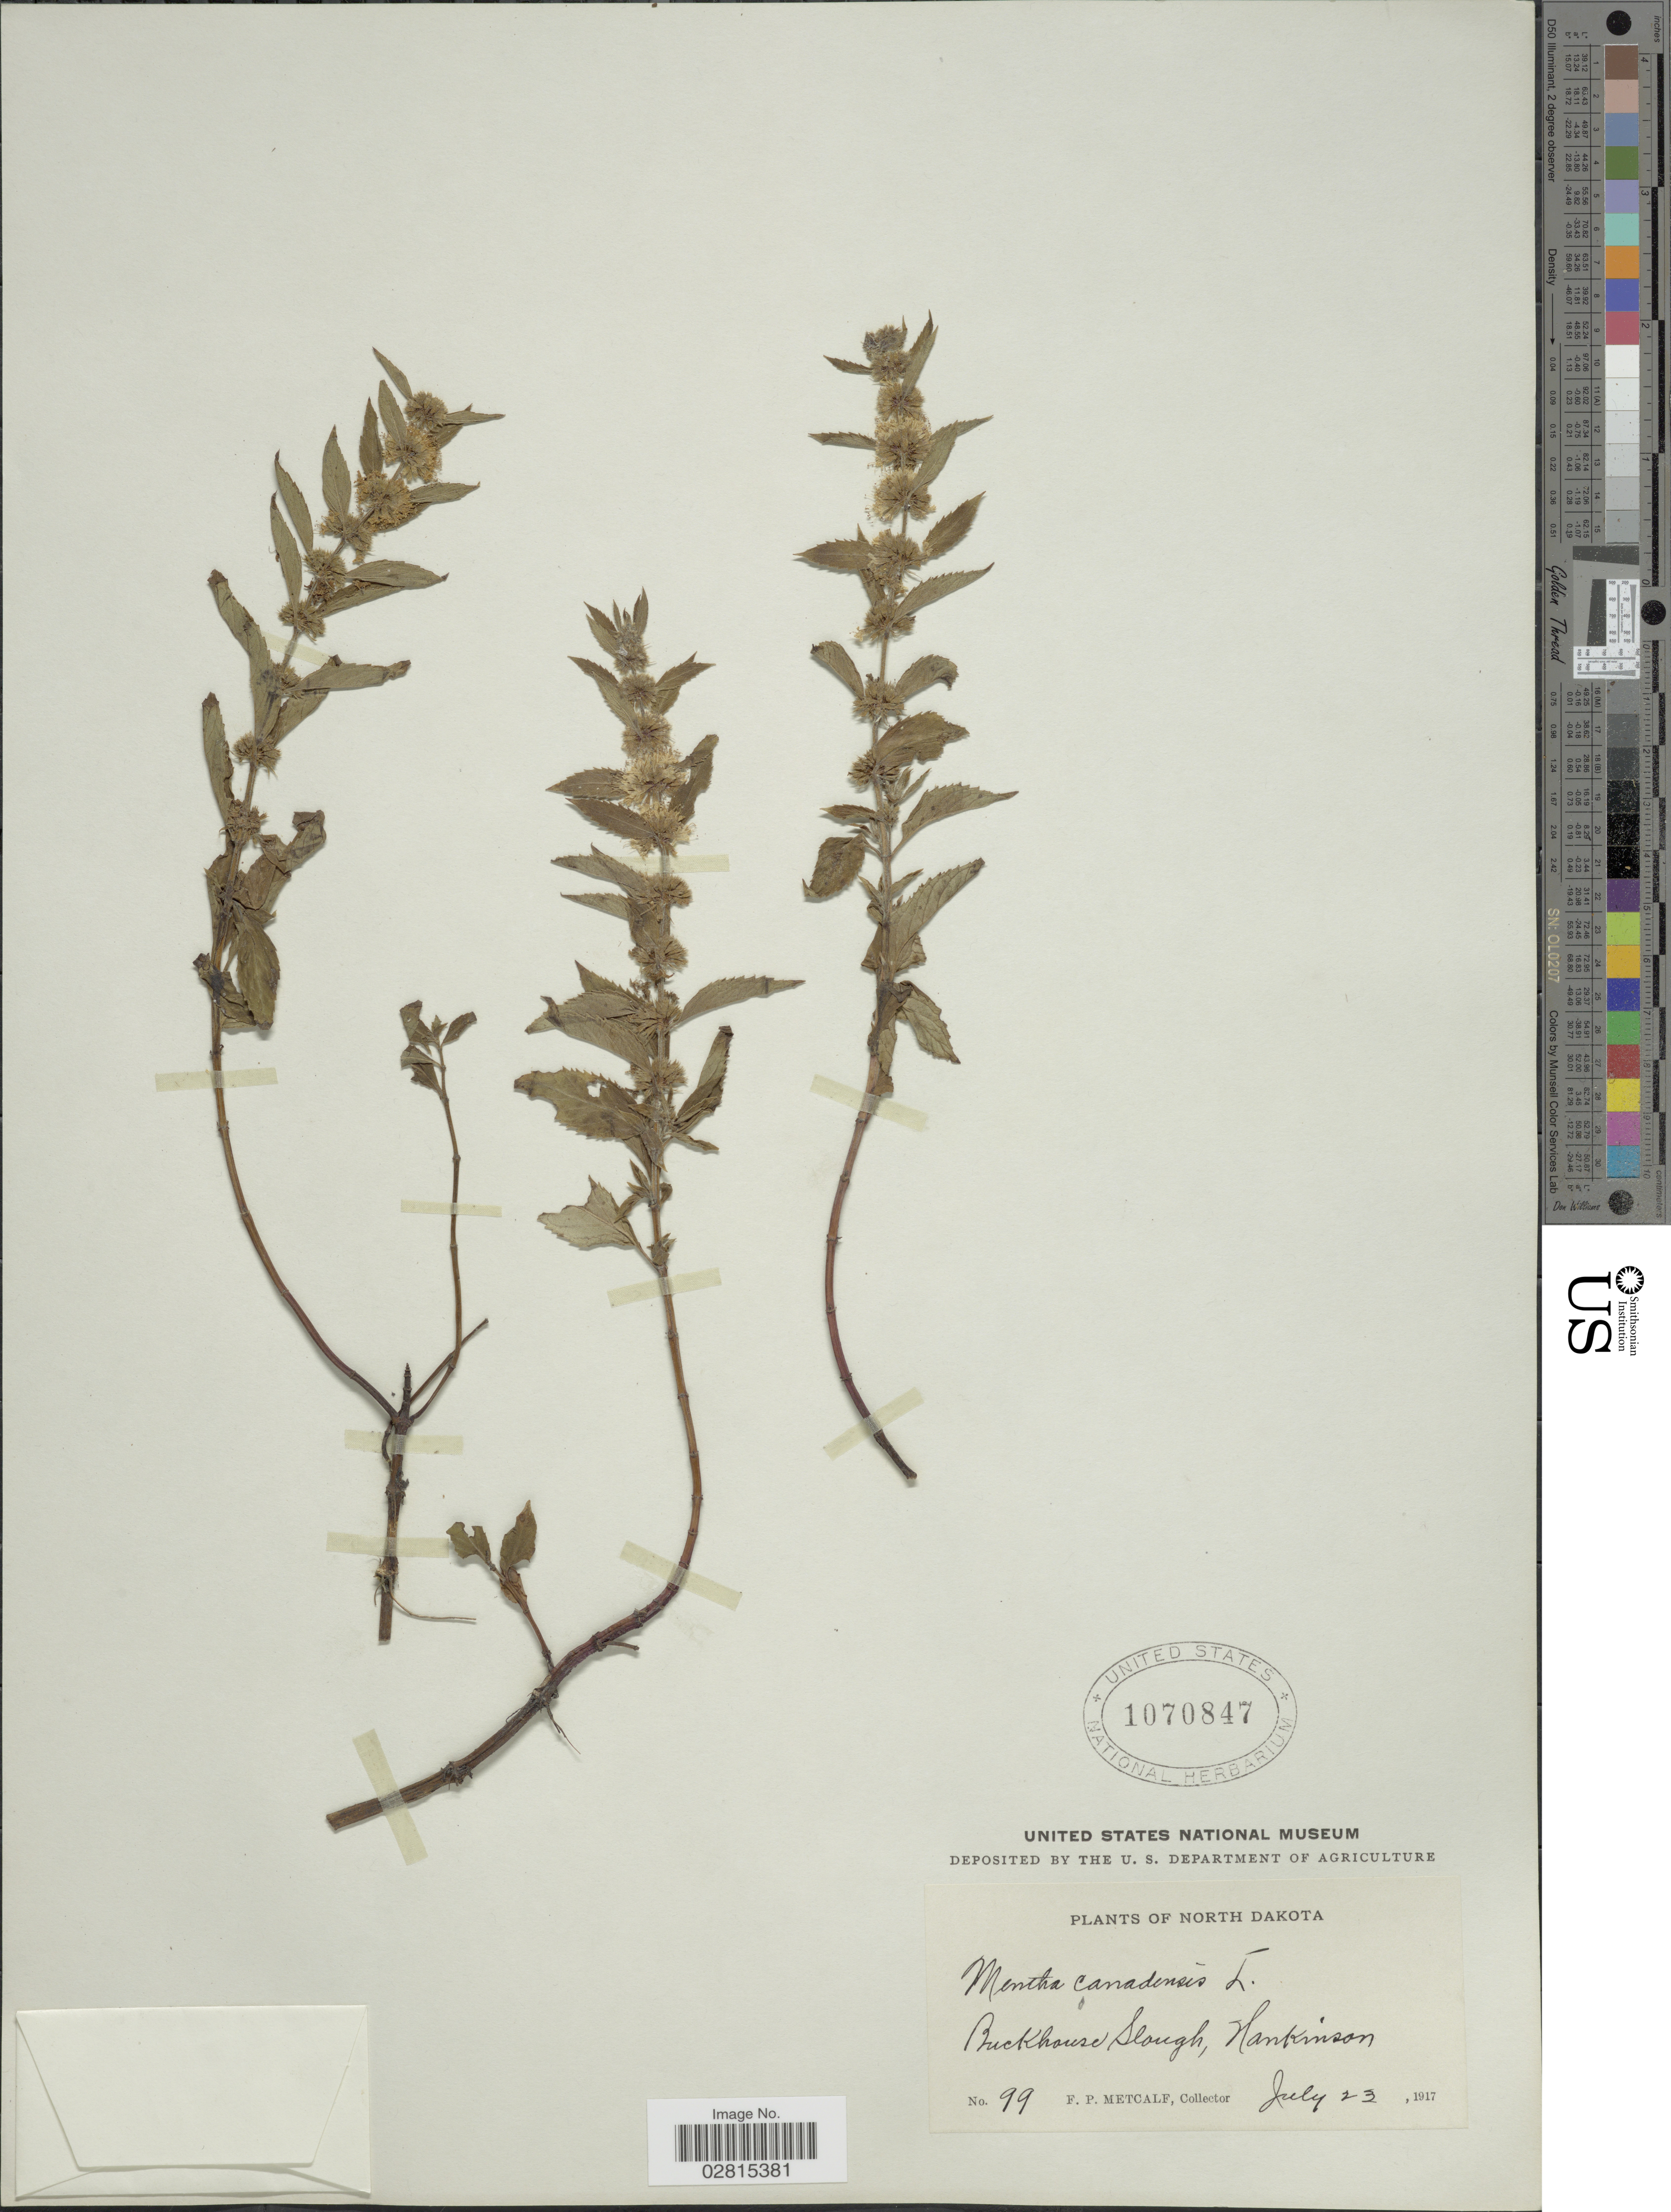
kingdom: Plantae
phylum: Tracheophyta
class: Magnoliopsida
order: Lamiales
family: Lamiaceae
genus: Mentha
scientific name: Mentha canadensis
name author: L.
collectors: F. Metcalf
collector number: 99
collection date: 1917-07-23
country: United States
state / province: North Dakota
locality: Buckhouse Slough, Hankinson.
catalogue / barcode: US 1070847